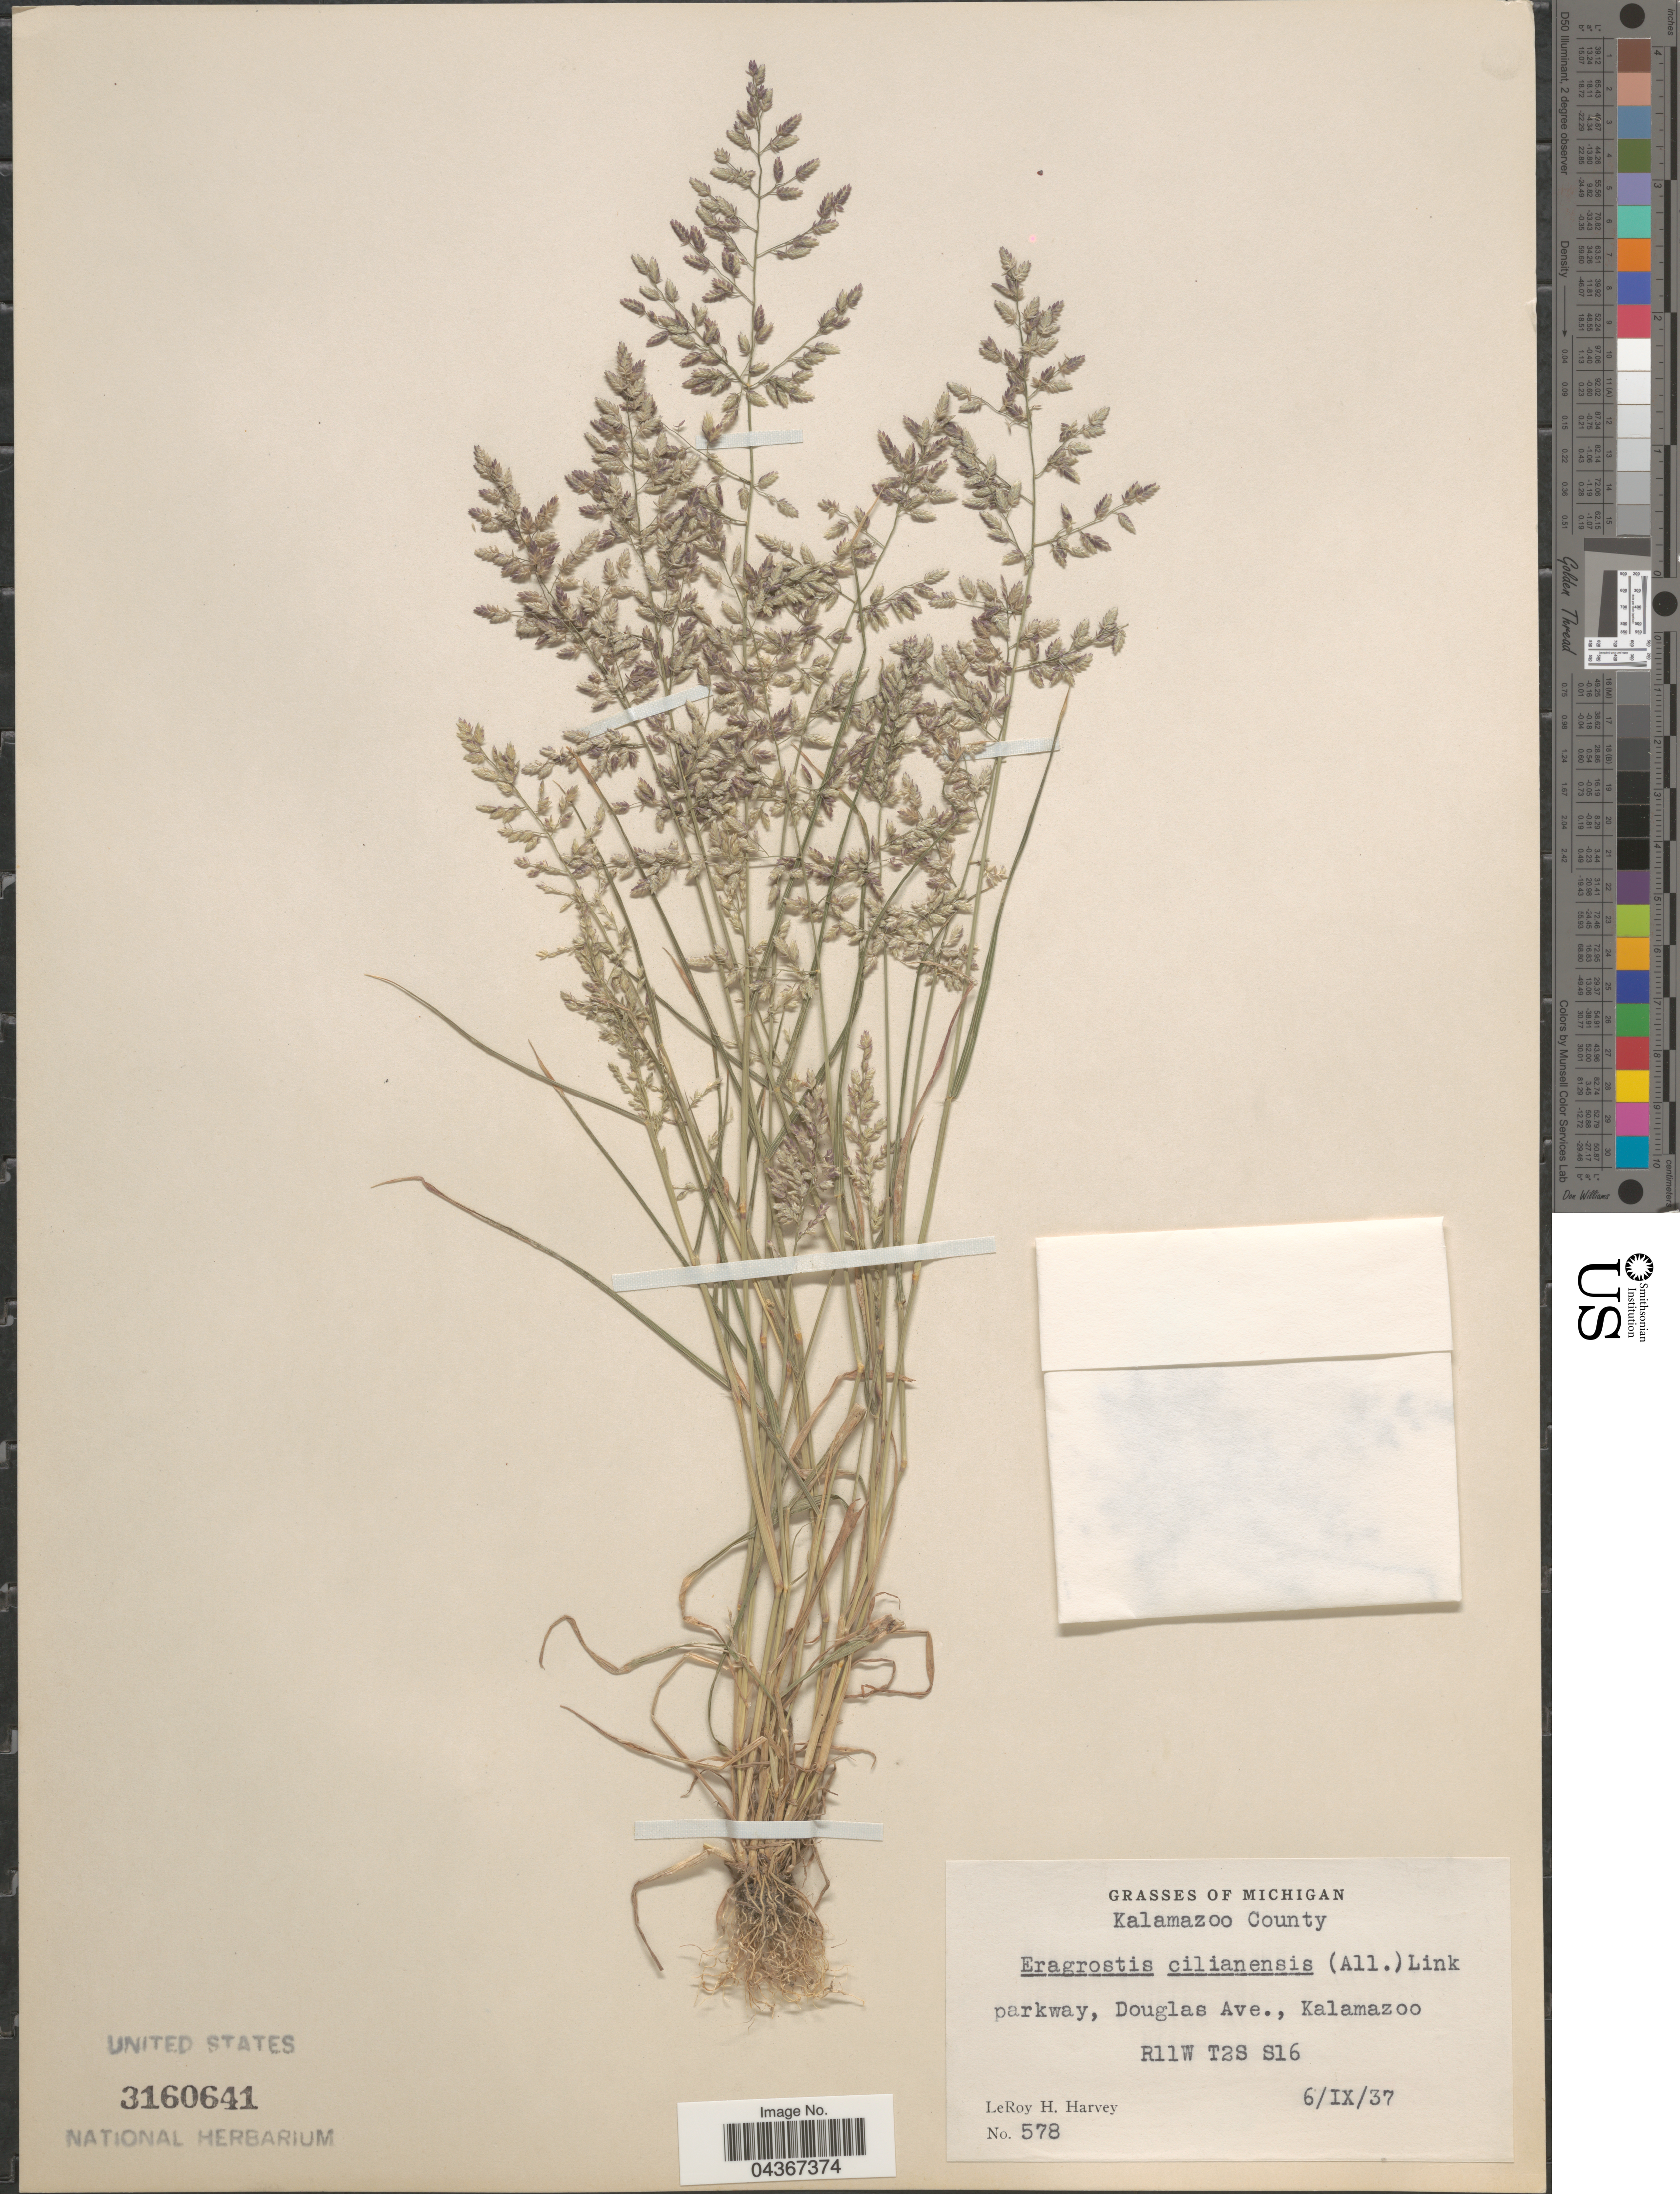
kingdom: Plantae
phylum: Tracheophyta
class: Liliopsida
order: Poales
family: Poaceae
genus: Eragrostis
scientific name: Eragrostis cilianensis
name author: (Bellardi) Vignolo ex Janch.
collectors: L. H. Harvey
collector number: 578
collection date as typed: Transcribed d/m/y: 6/9/37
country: United States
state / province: Michigan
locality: Kalamazoo County. Parkway, Douglas Ave., Kalamazoo. R11W T2S S16.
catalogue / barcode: US 3160641